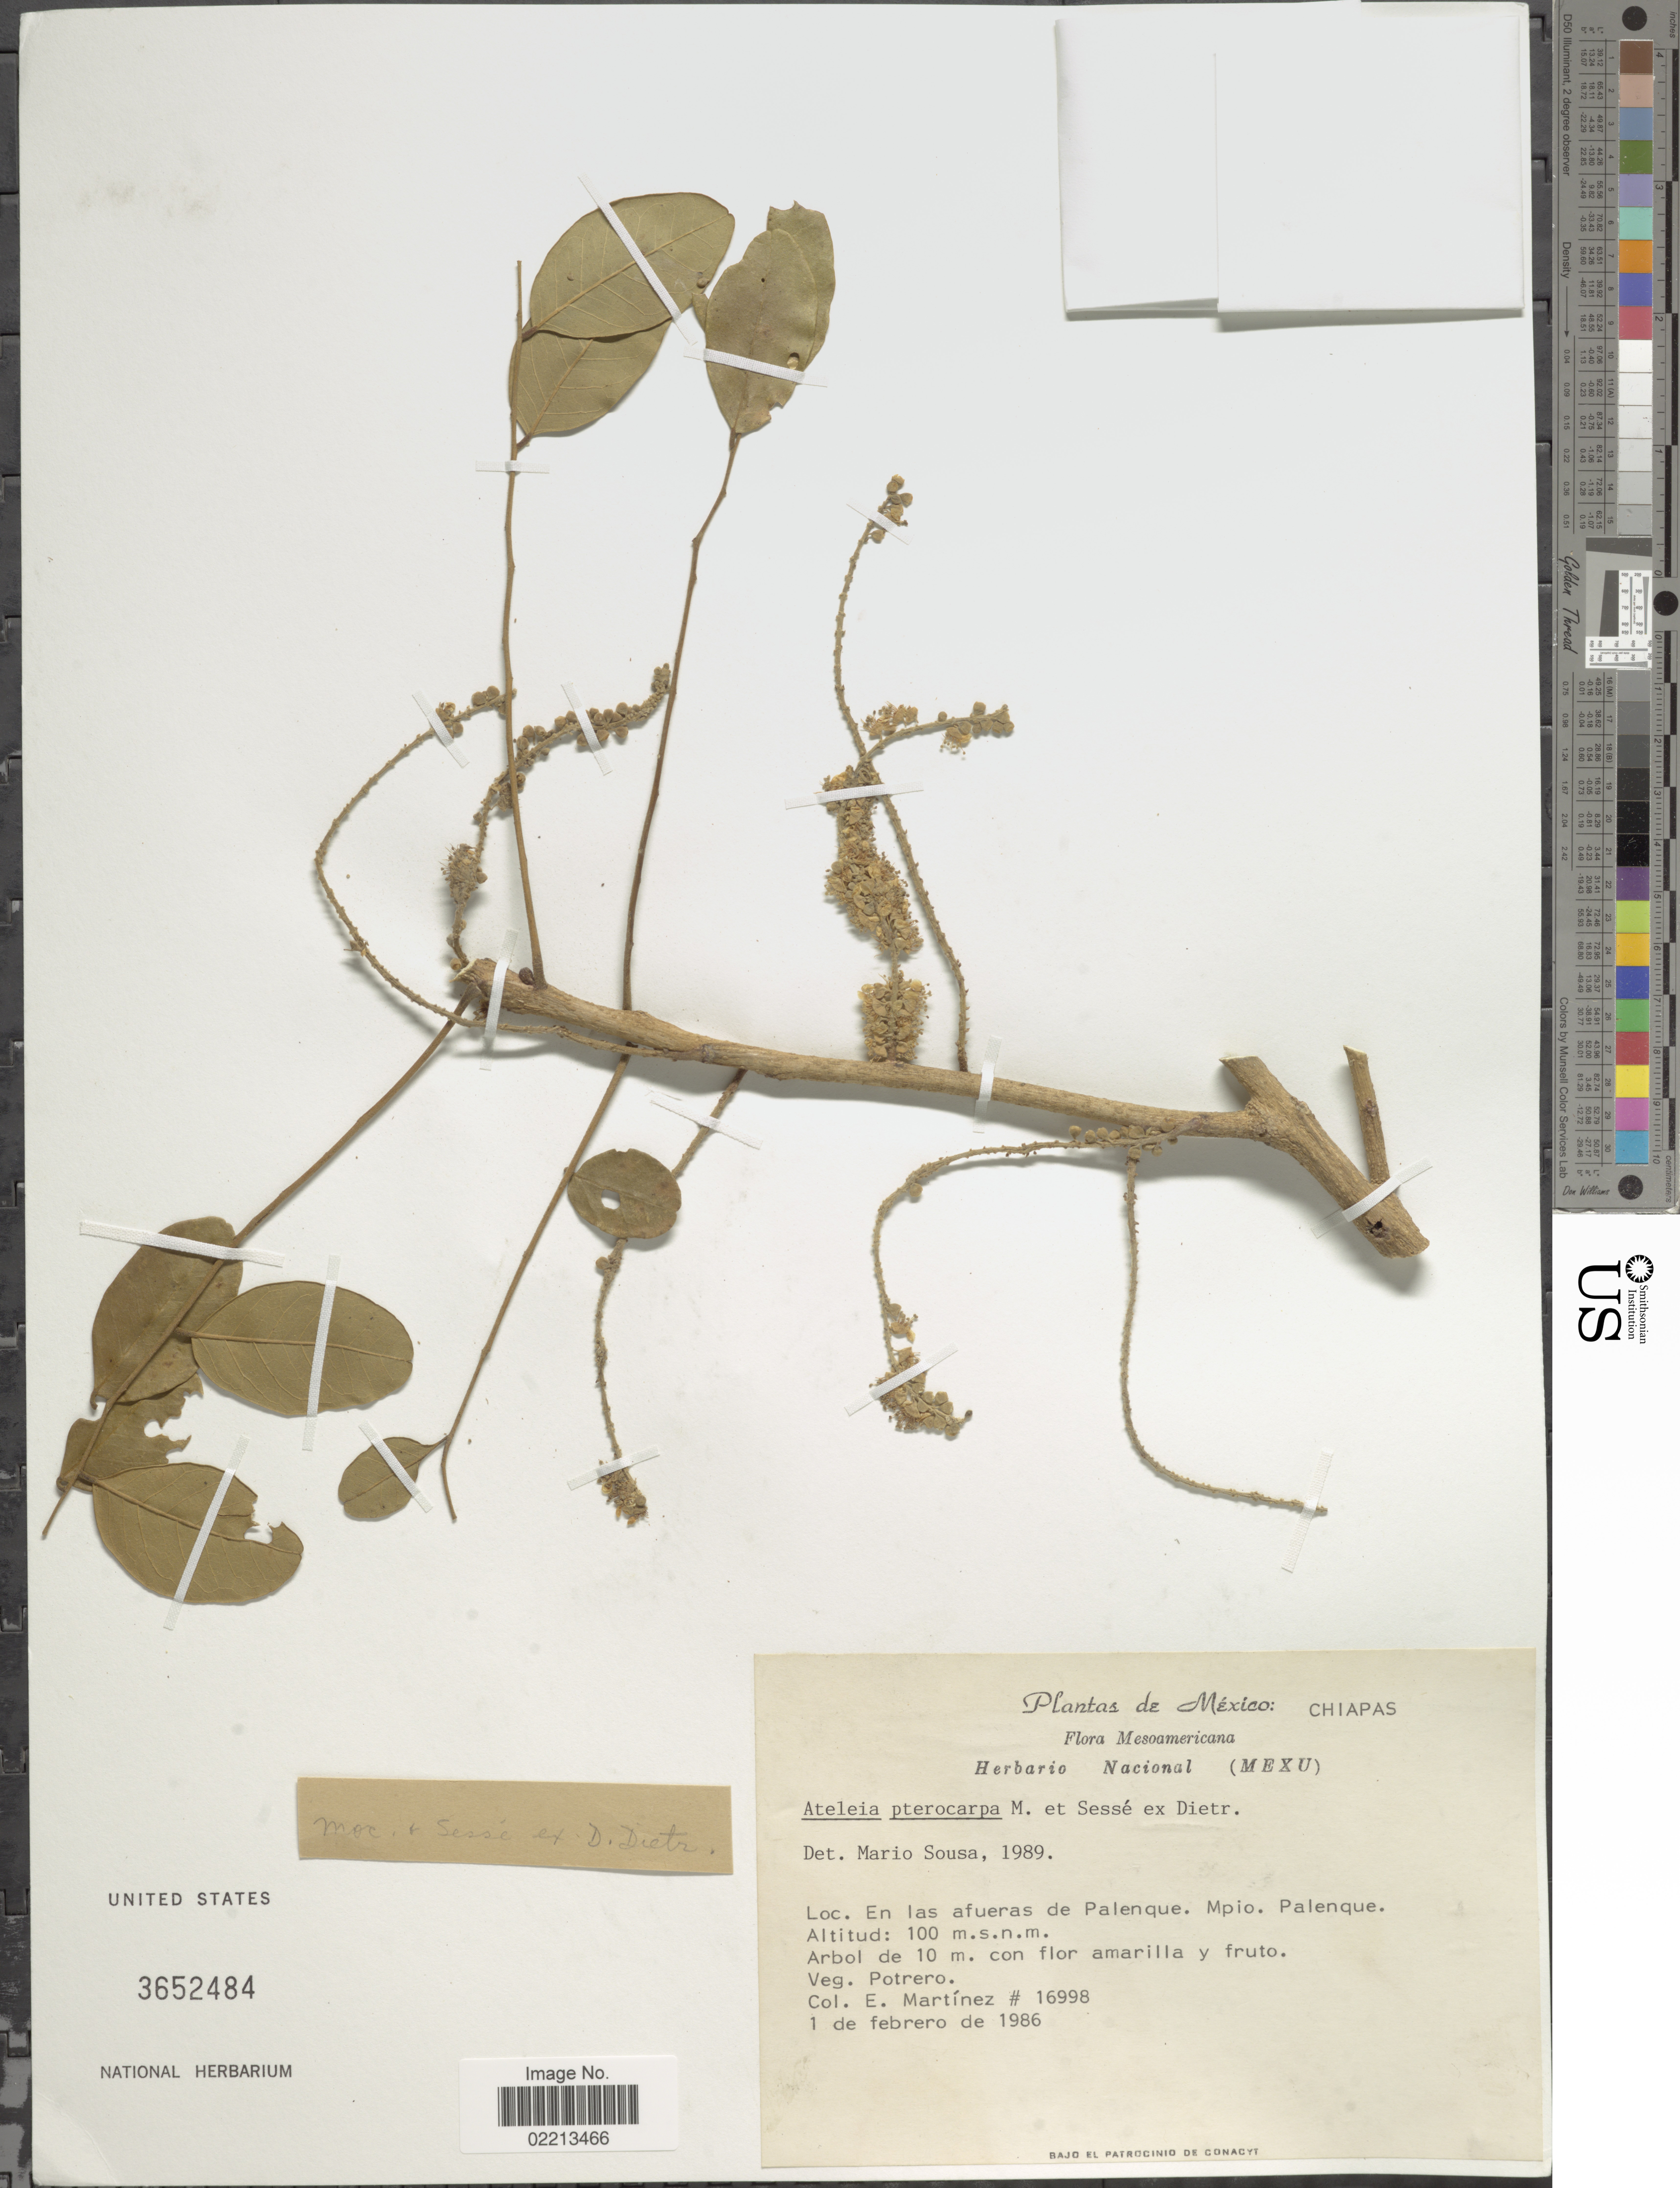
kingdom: Plantae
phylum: Tracheophyta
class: Magnoliopsida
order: Fabales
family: Fabaceae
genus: Ateleia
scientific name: Ateleia pterocarpa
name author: Moc. & Sessé ex D. Dietr.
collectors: E. Martínez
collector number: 16998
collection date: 1986-02-01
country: Mexico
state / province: Chiapas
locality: En las afueras de Palenque, Mpio. Palenque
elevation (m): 100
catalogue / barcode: US 3652484